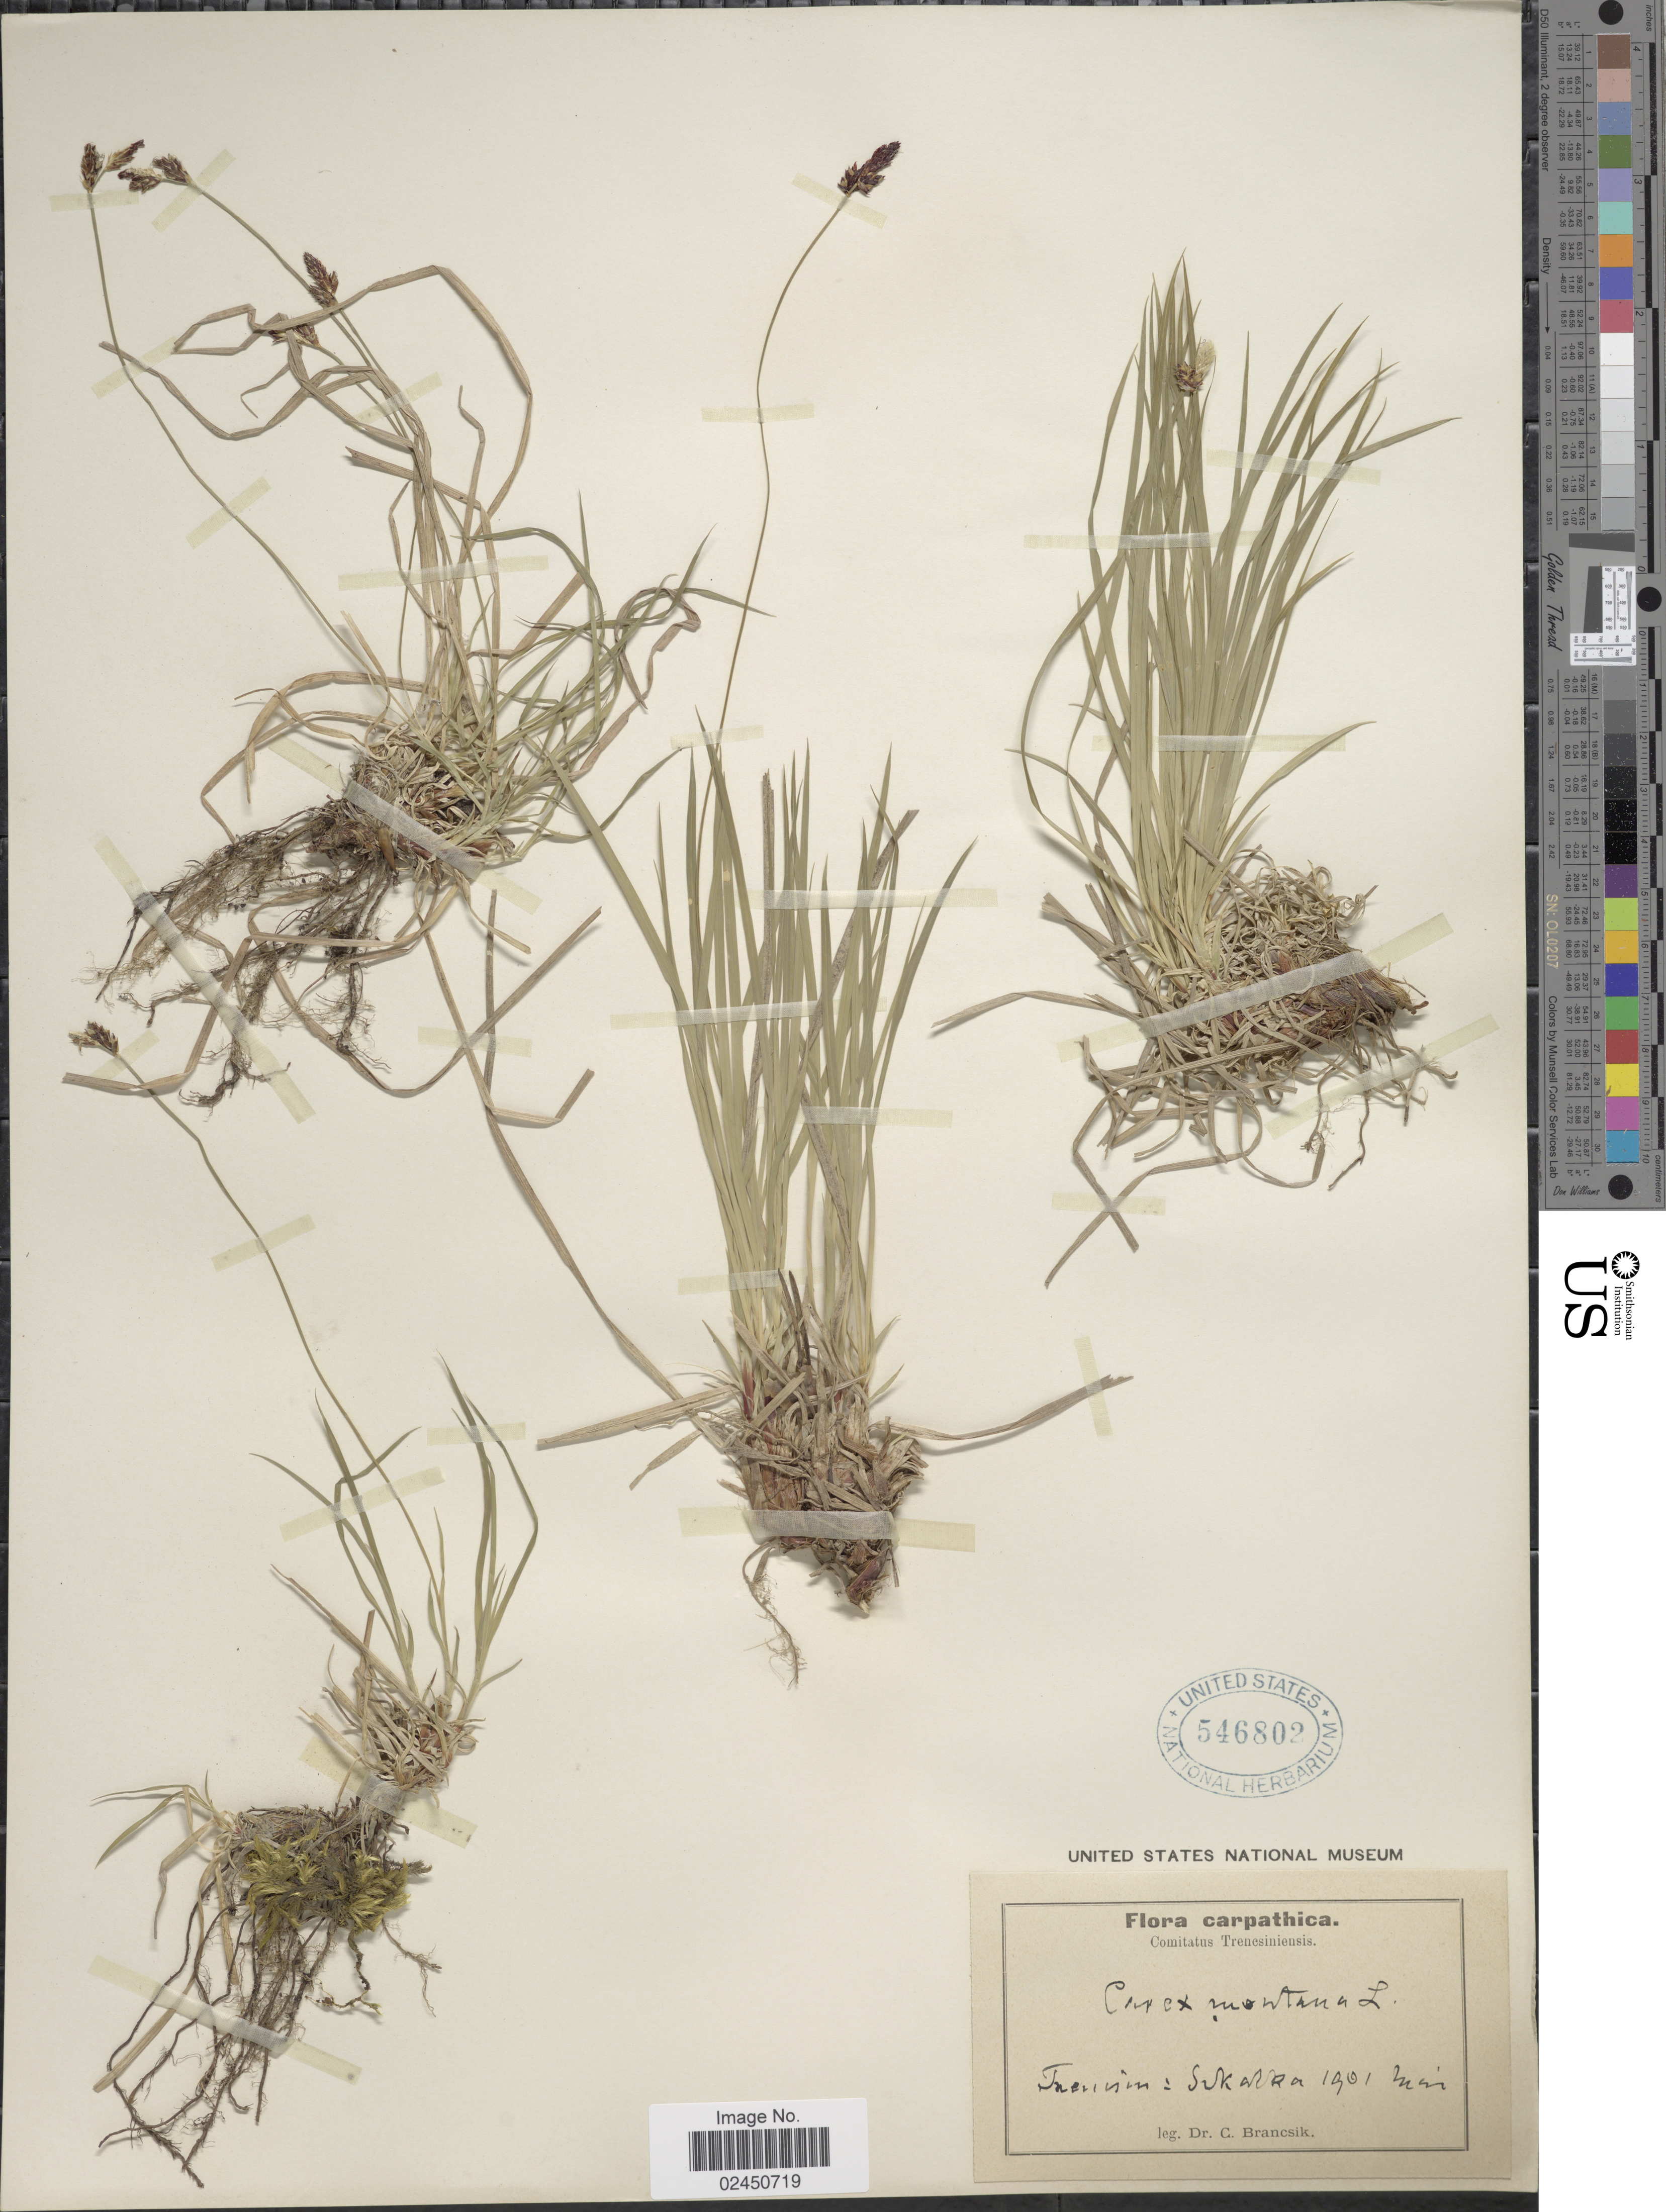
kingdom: Plantae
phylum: Tracheophyta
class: Liliopsida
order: Poales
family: Cyperaceae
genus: Carex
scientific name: Carex montana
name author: L.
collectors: C. Brancsik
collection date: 1901-05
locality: Carpathica, Comitatus Trenesiniensis, Trenesin, Sukalka [interpreted]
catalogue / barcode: US 546802